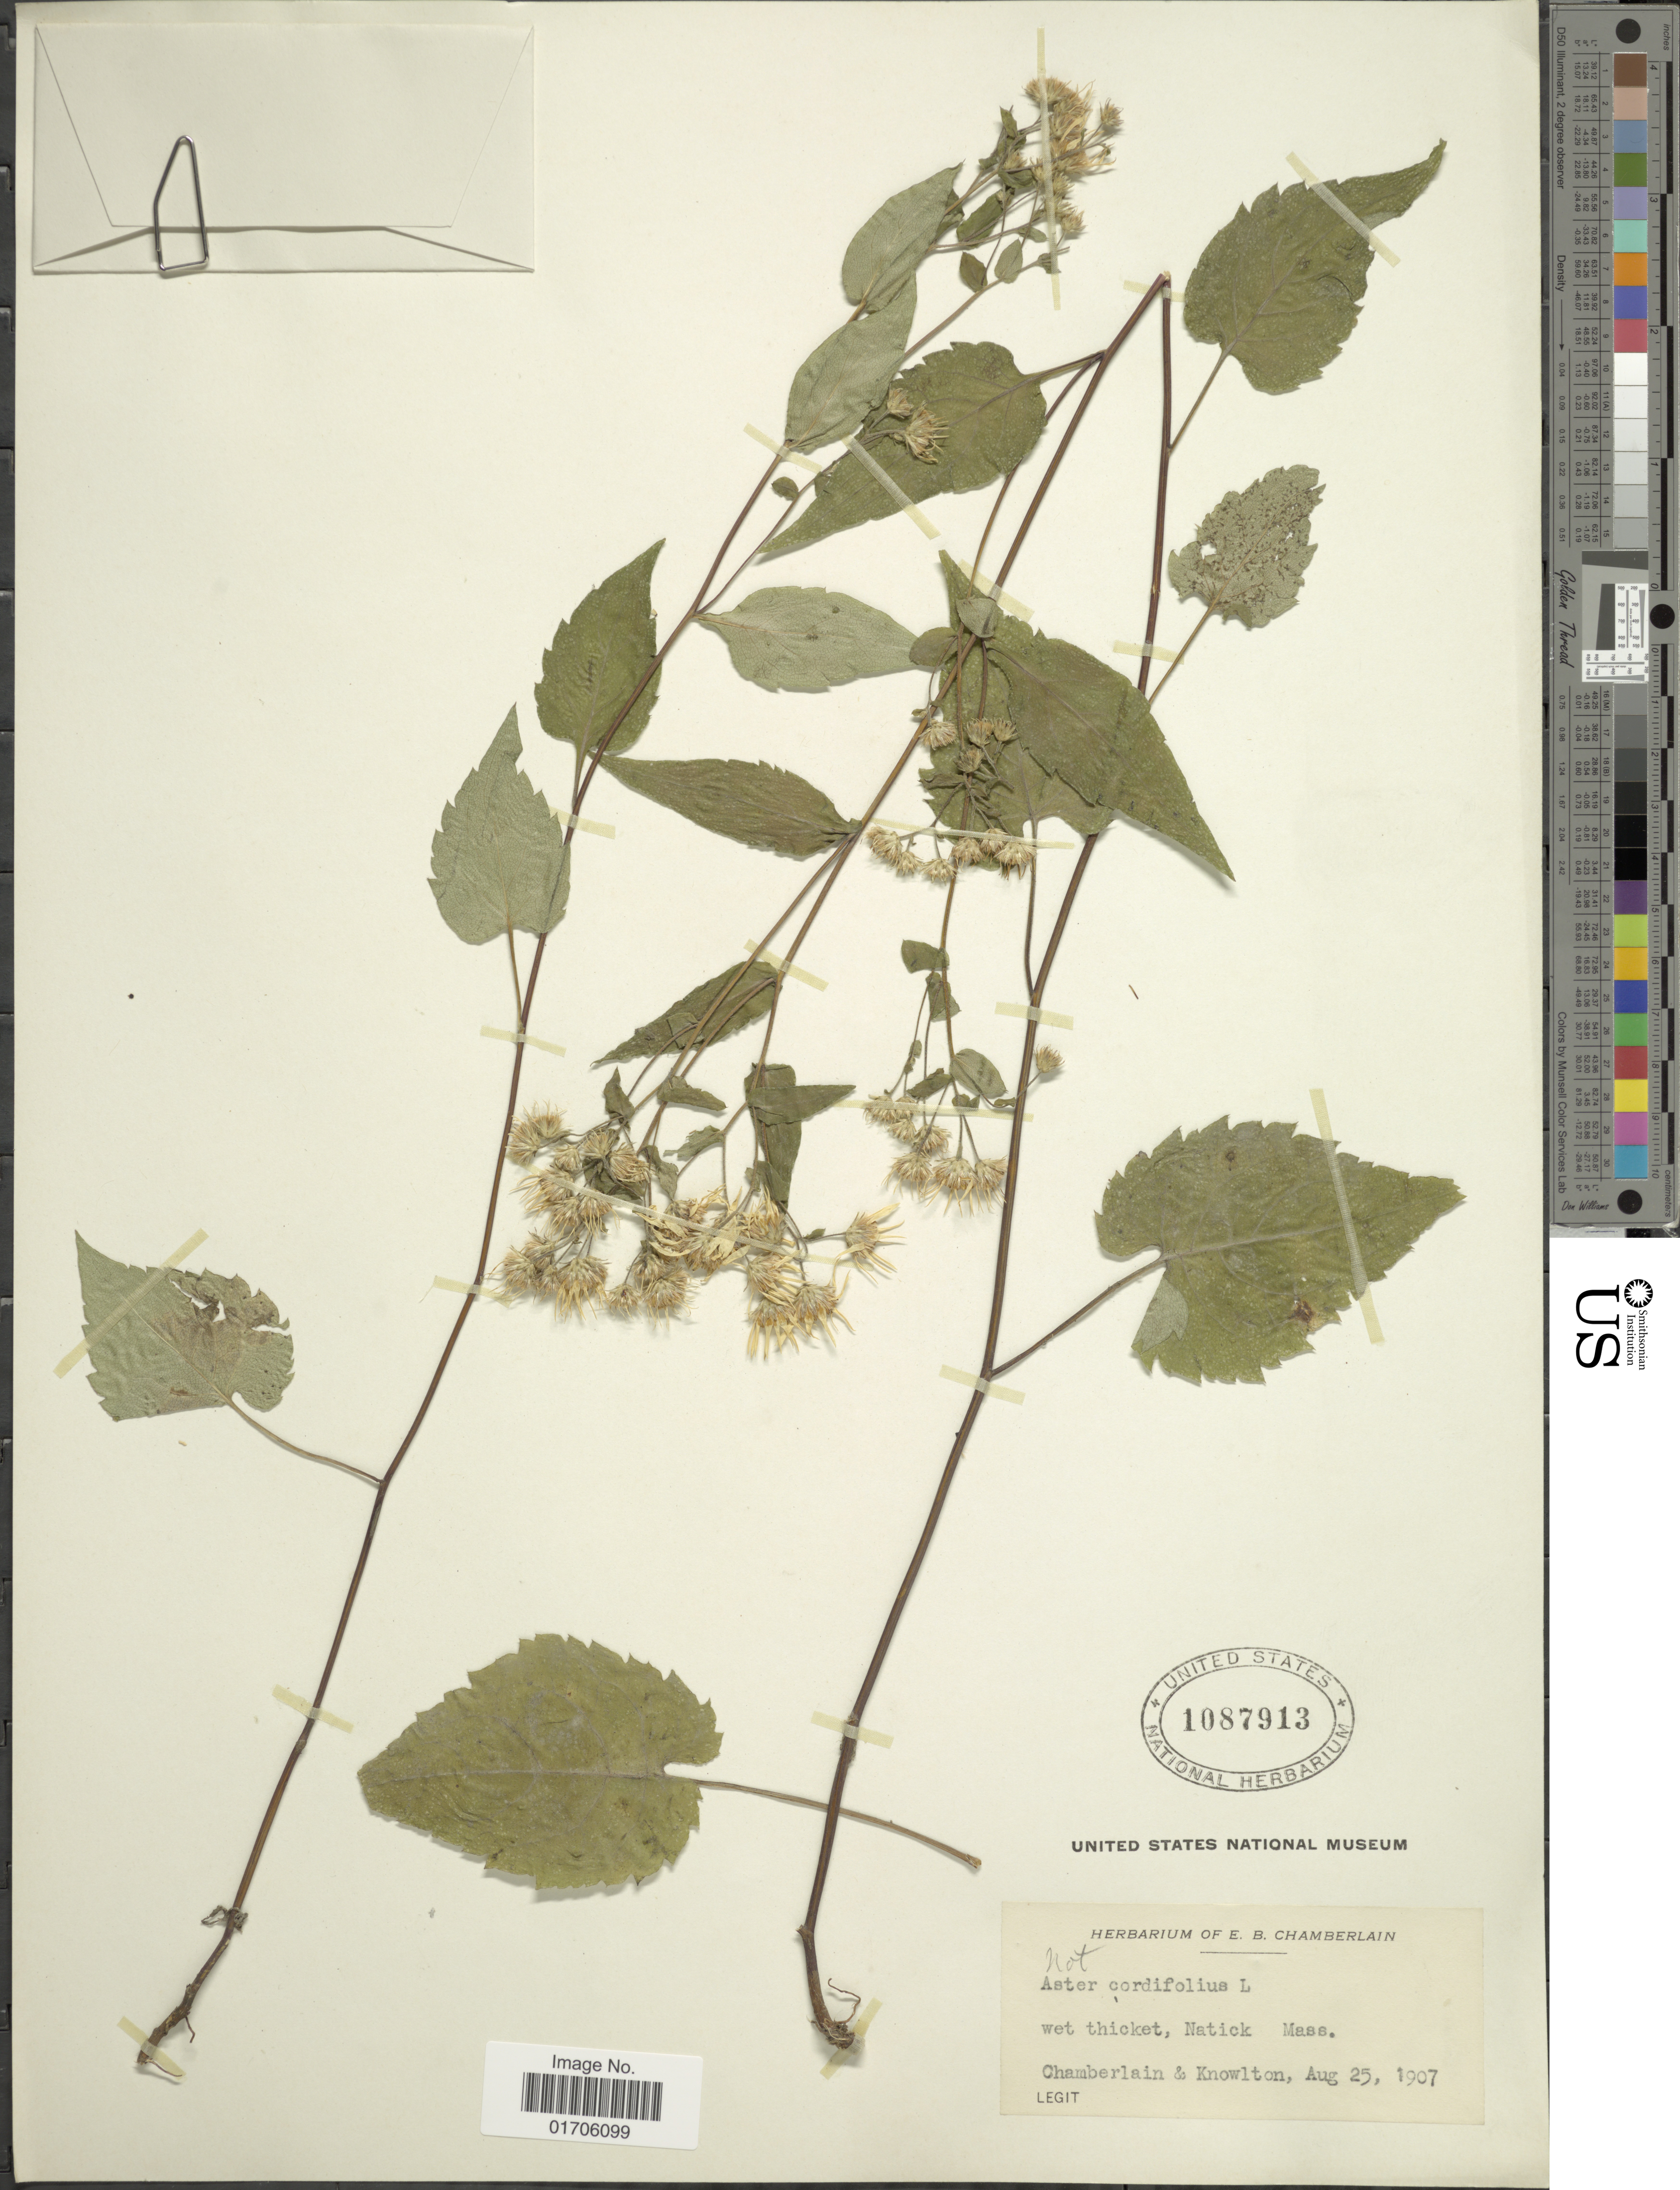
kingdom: Plantae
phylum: Tracheophyta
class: Magnoliopsida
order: Asterales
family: Asteraceae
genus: Eurybia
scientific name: Eurybia sp.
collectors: -. Chamberlain & -. Knowlton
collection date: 1907-08-25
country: United States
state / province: Massachusetts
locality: Wet thicket, Natick.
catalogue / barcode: US 1087913